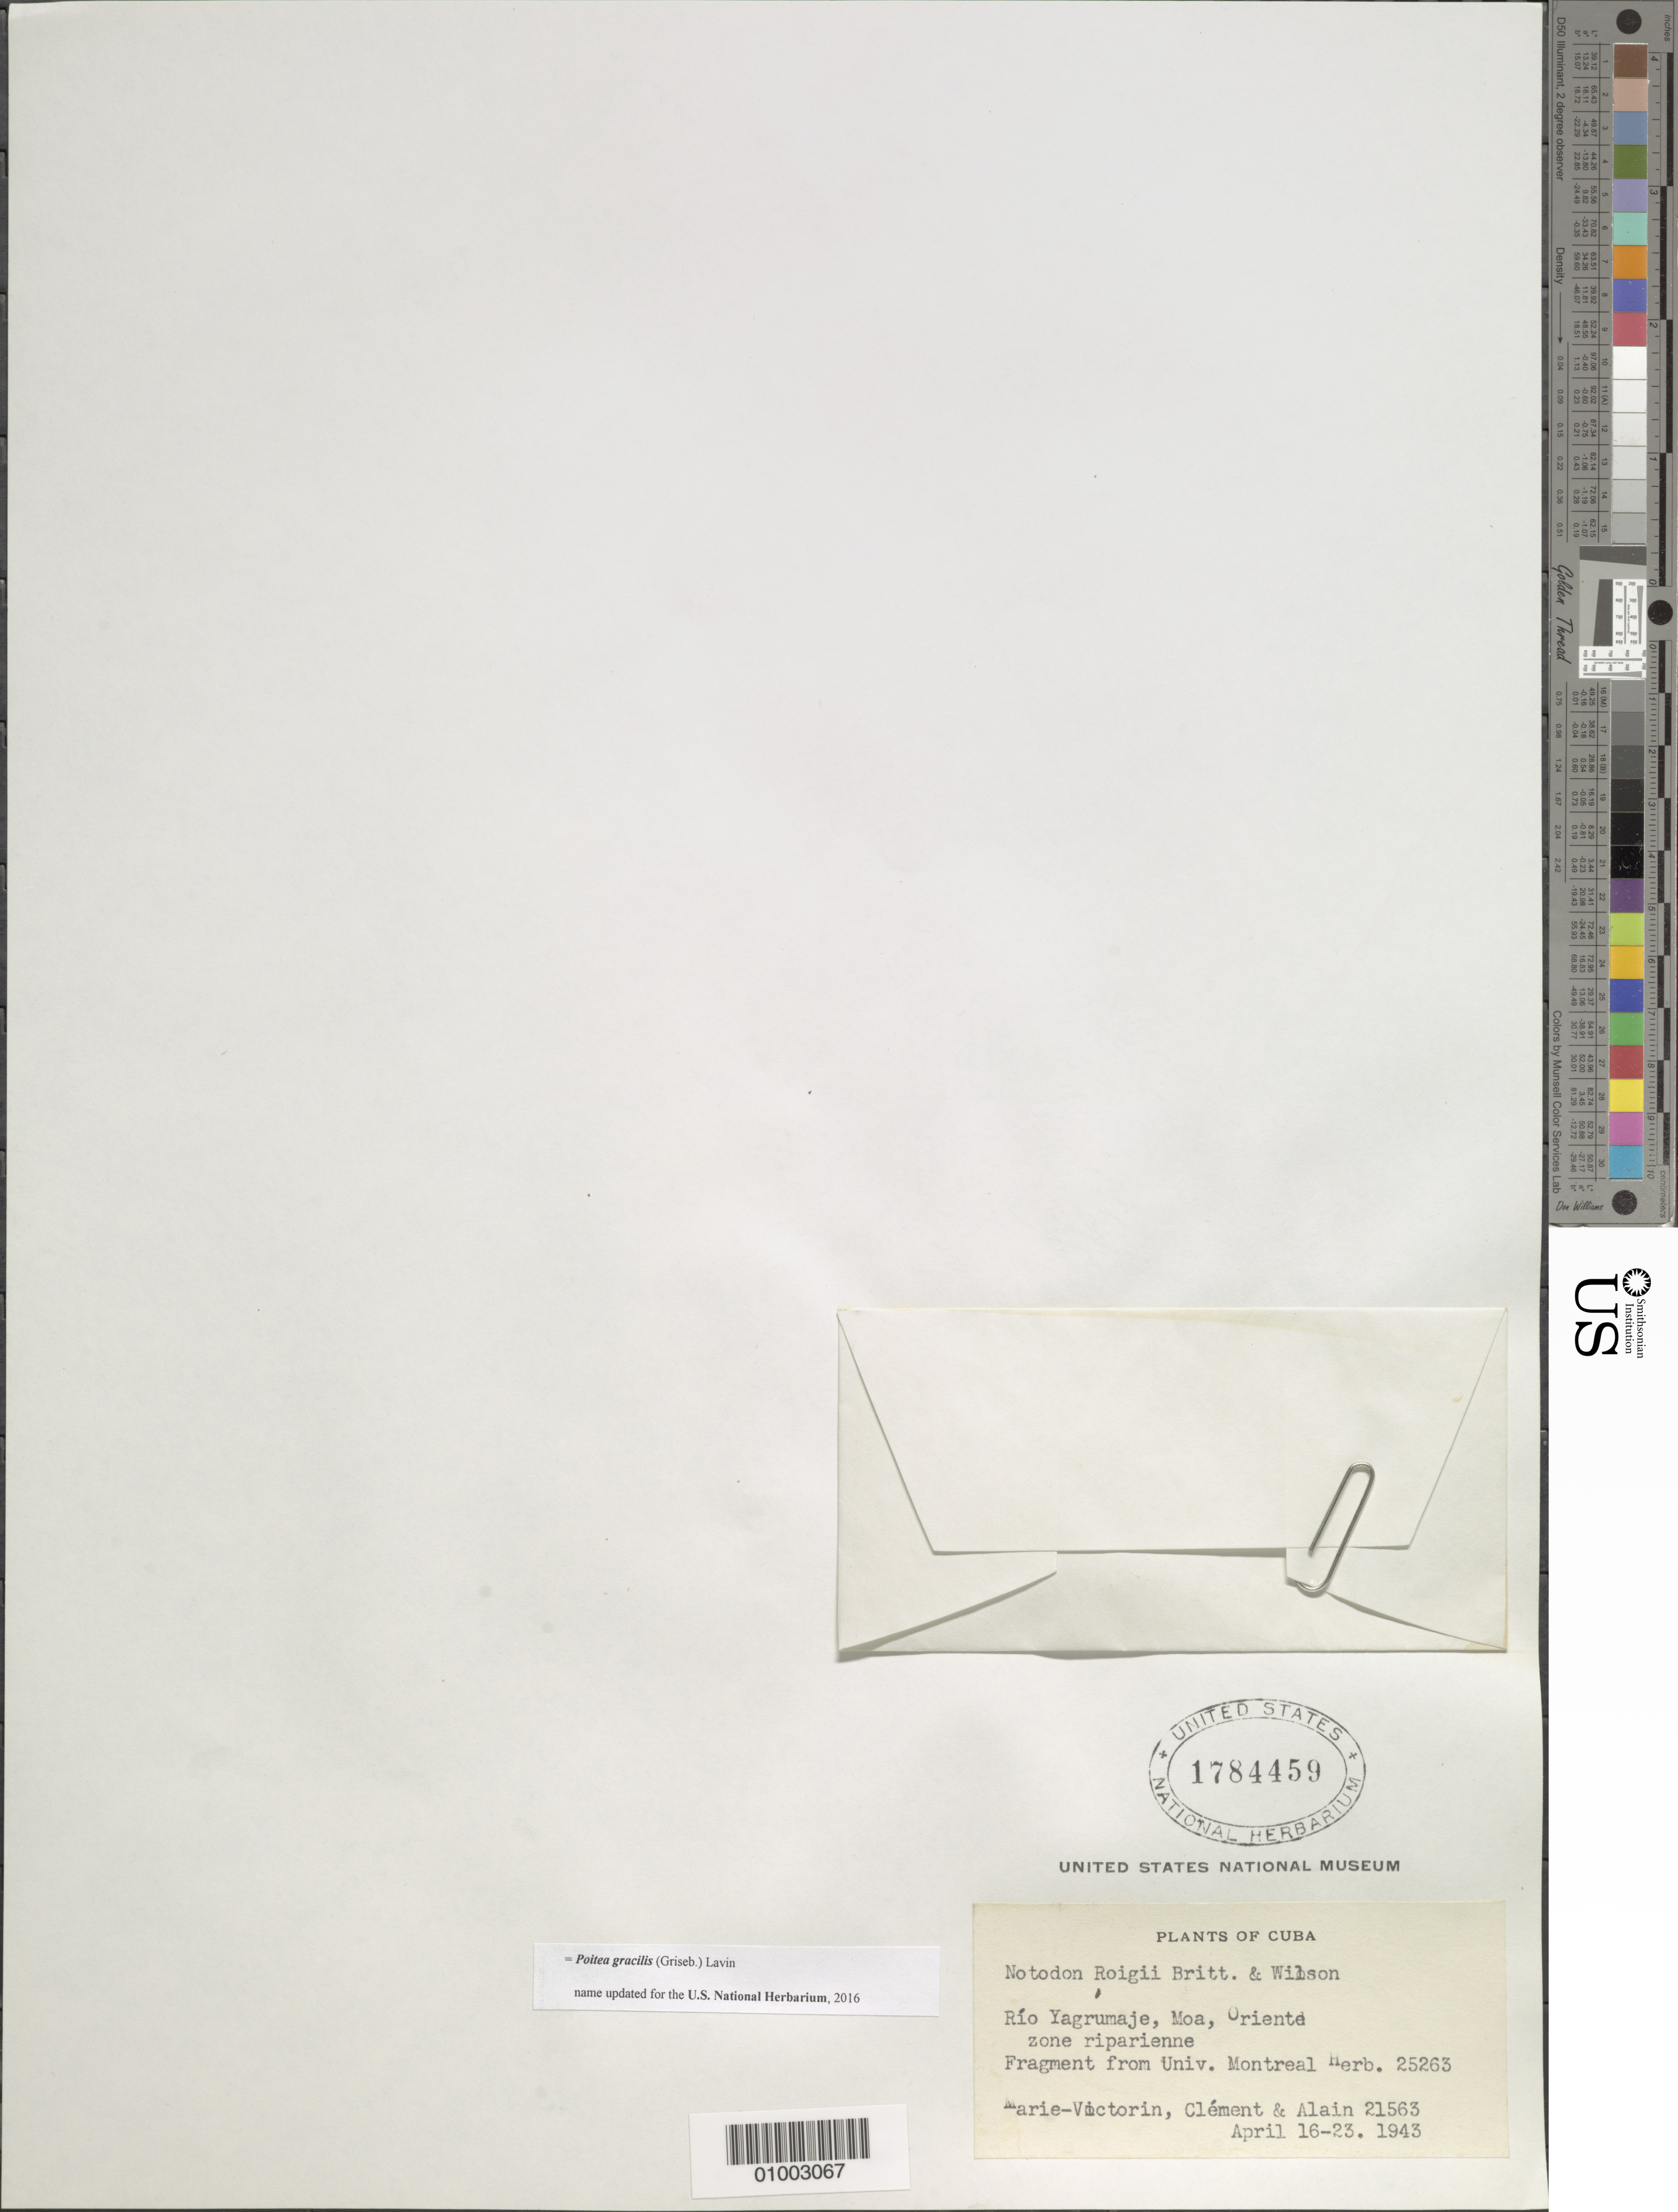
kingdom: Plantae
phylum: Tracheophyta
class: Magnoliopsida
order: Fabales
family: Fabaceae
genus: Poitea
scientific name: Poitea gracilis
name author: (Griseb.) Lavin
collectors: Fr. Marie-Victorin, B. Clement & A. H. Liogier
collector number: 21563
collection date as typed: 16 Apr 1943 to 23 Apr 1943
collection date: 1943-04-16/1943-04-23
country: Cuba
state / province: Holguín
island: Cuba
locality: Rio Yagrumaje, Moa, zone riparienne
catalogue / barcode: US 1784459